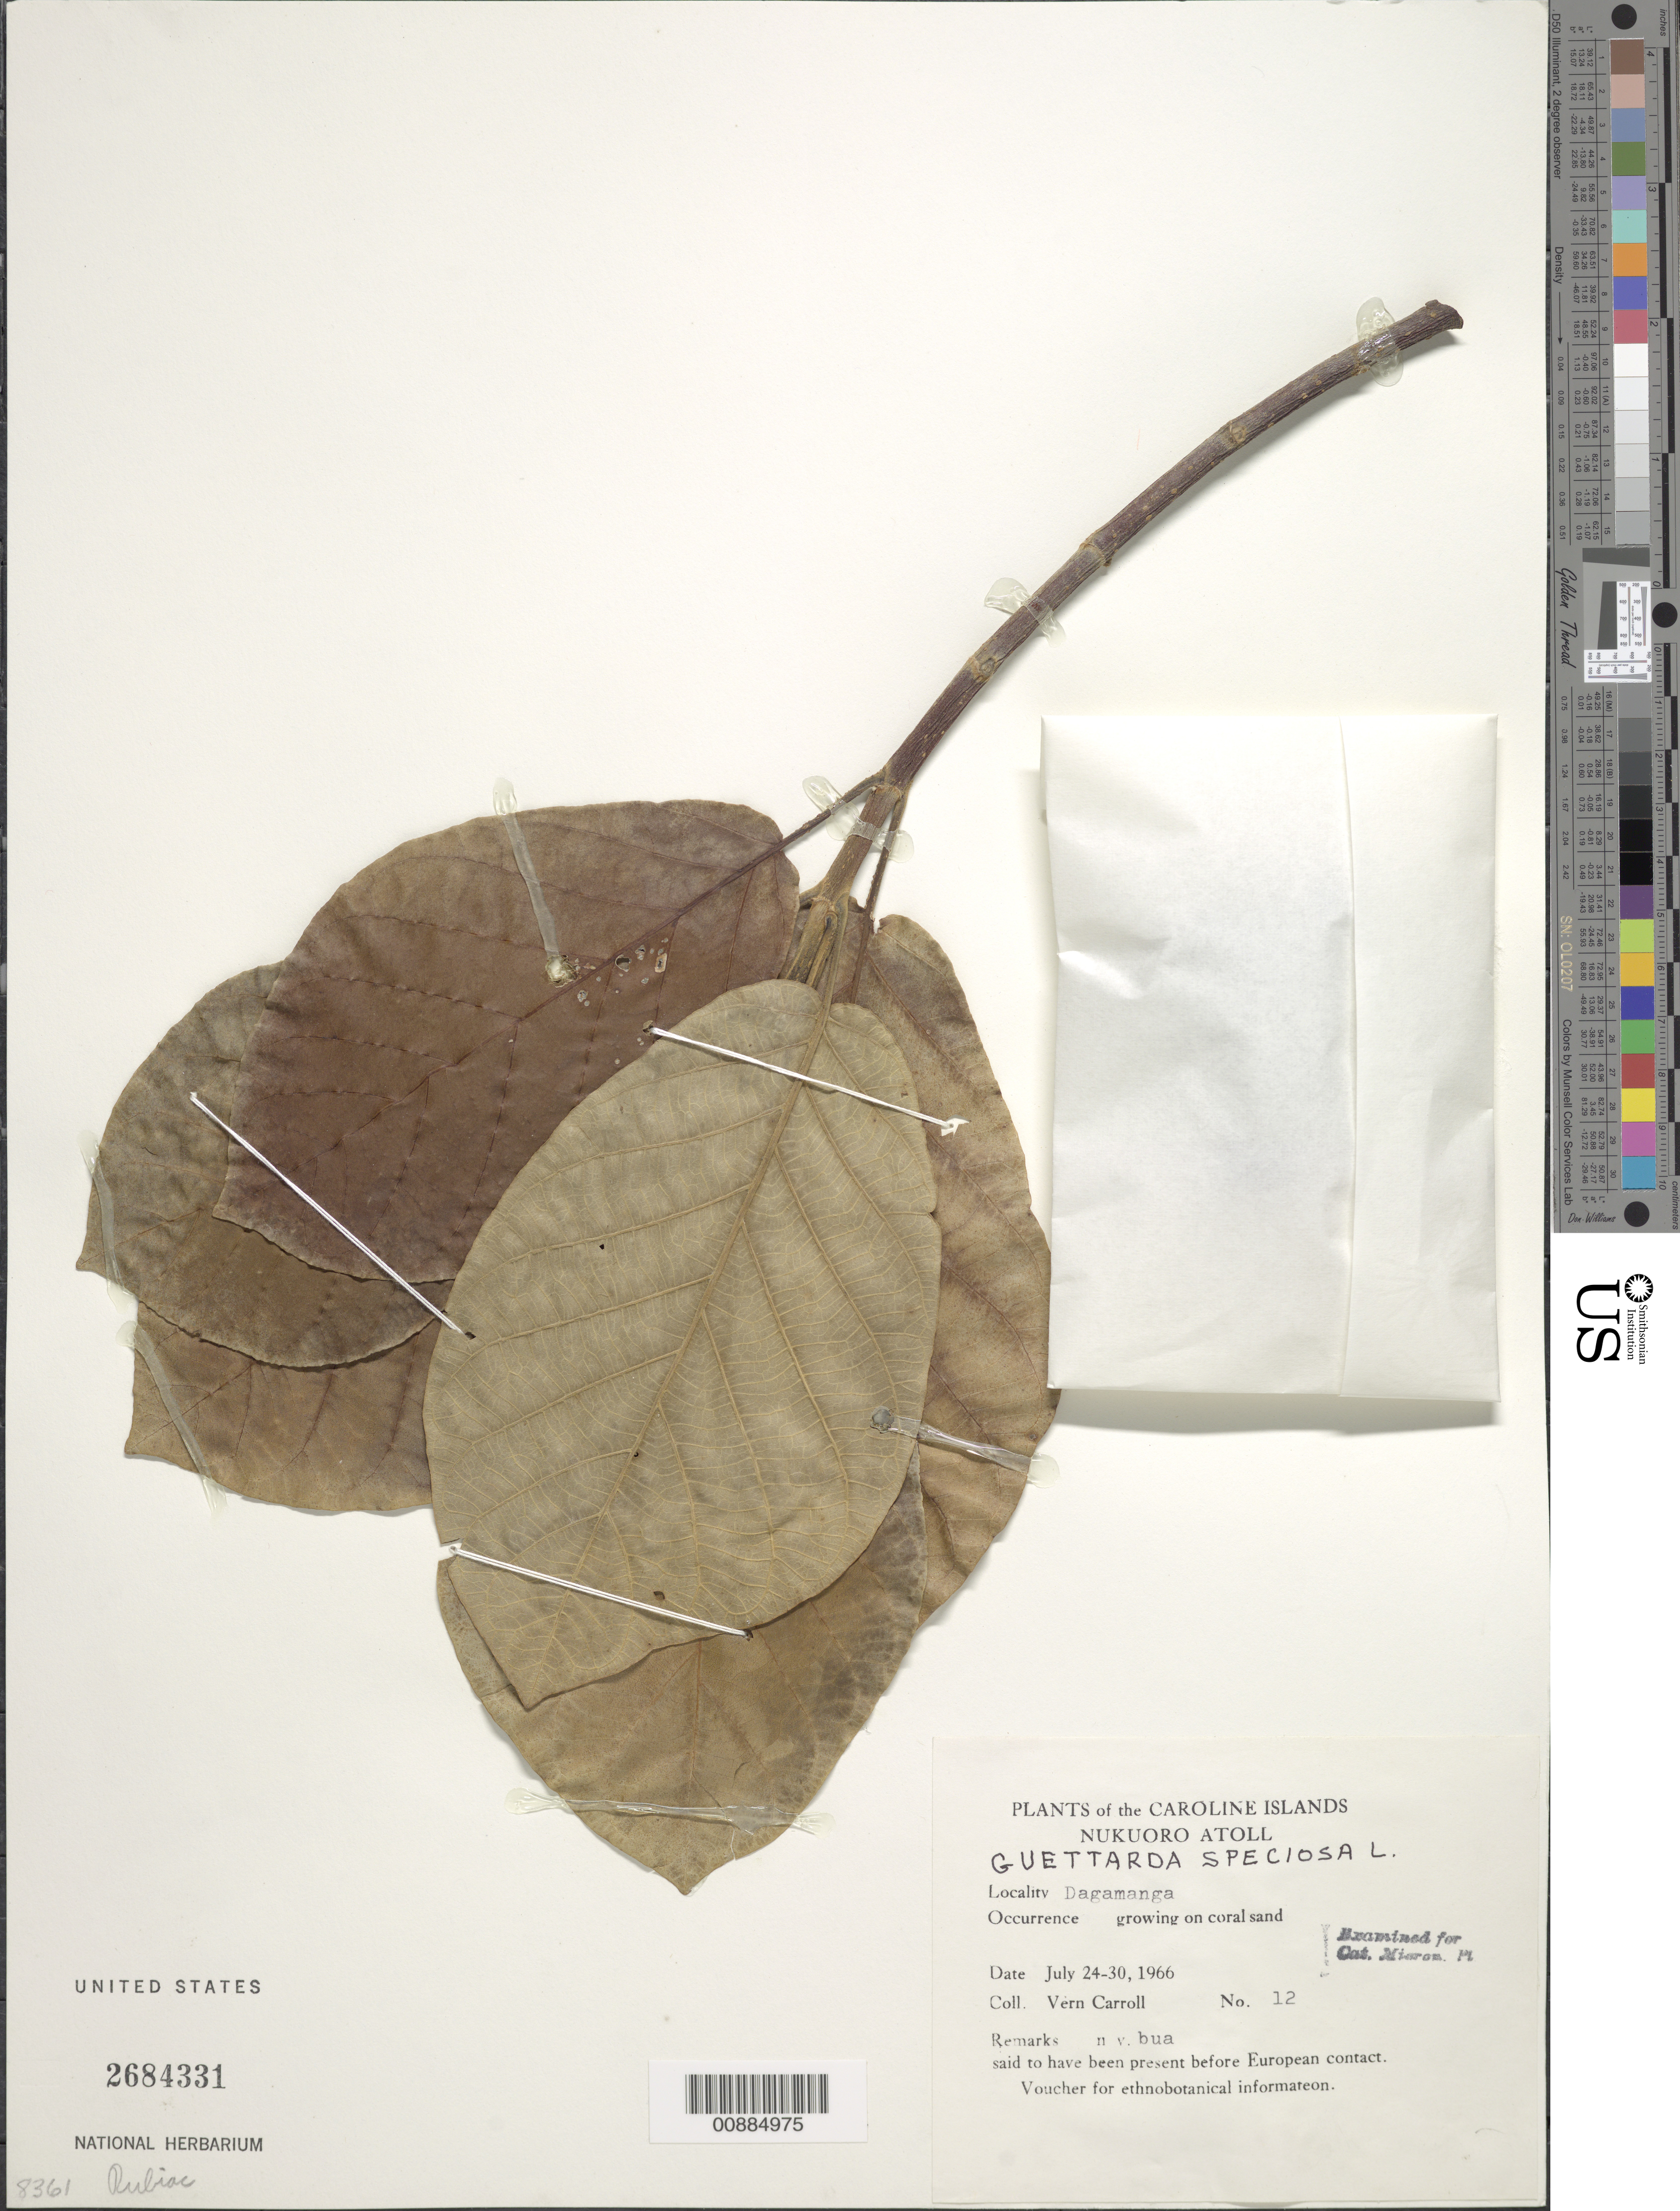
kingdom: Plantae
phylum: Tracheophyta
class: Magnoliopsida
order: Gentianales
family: Rubiaceae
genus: Guettarda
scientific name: Guettarda speciosa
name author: L.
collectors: V. Carroll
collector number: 12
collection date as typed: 24 Jul 1966 to 30 Jul 1966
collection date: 1966-07-24/1966-07-30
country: Micronesia, Federated States of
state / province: Pohnpei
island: Nukuoro Atoll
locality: Dagamanga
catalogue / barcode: US 2684331